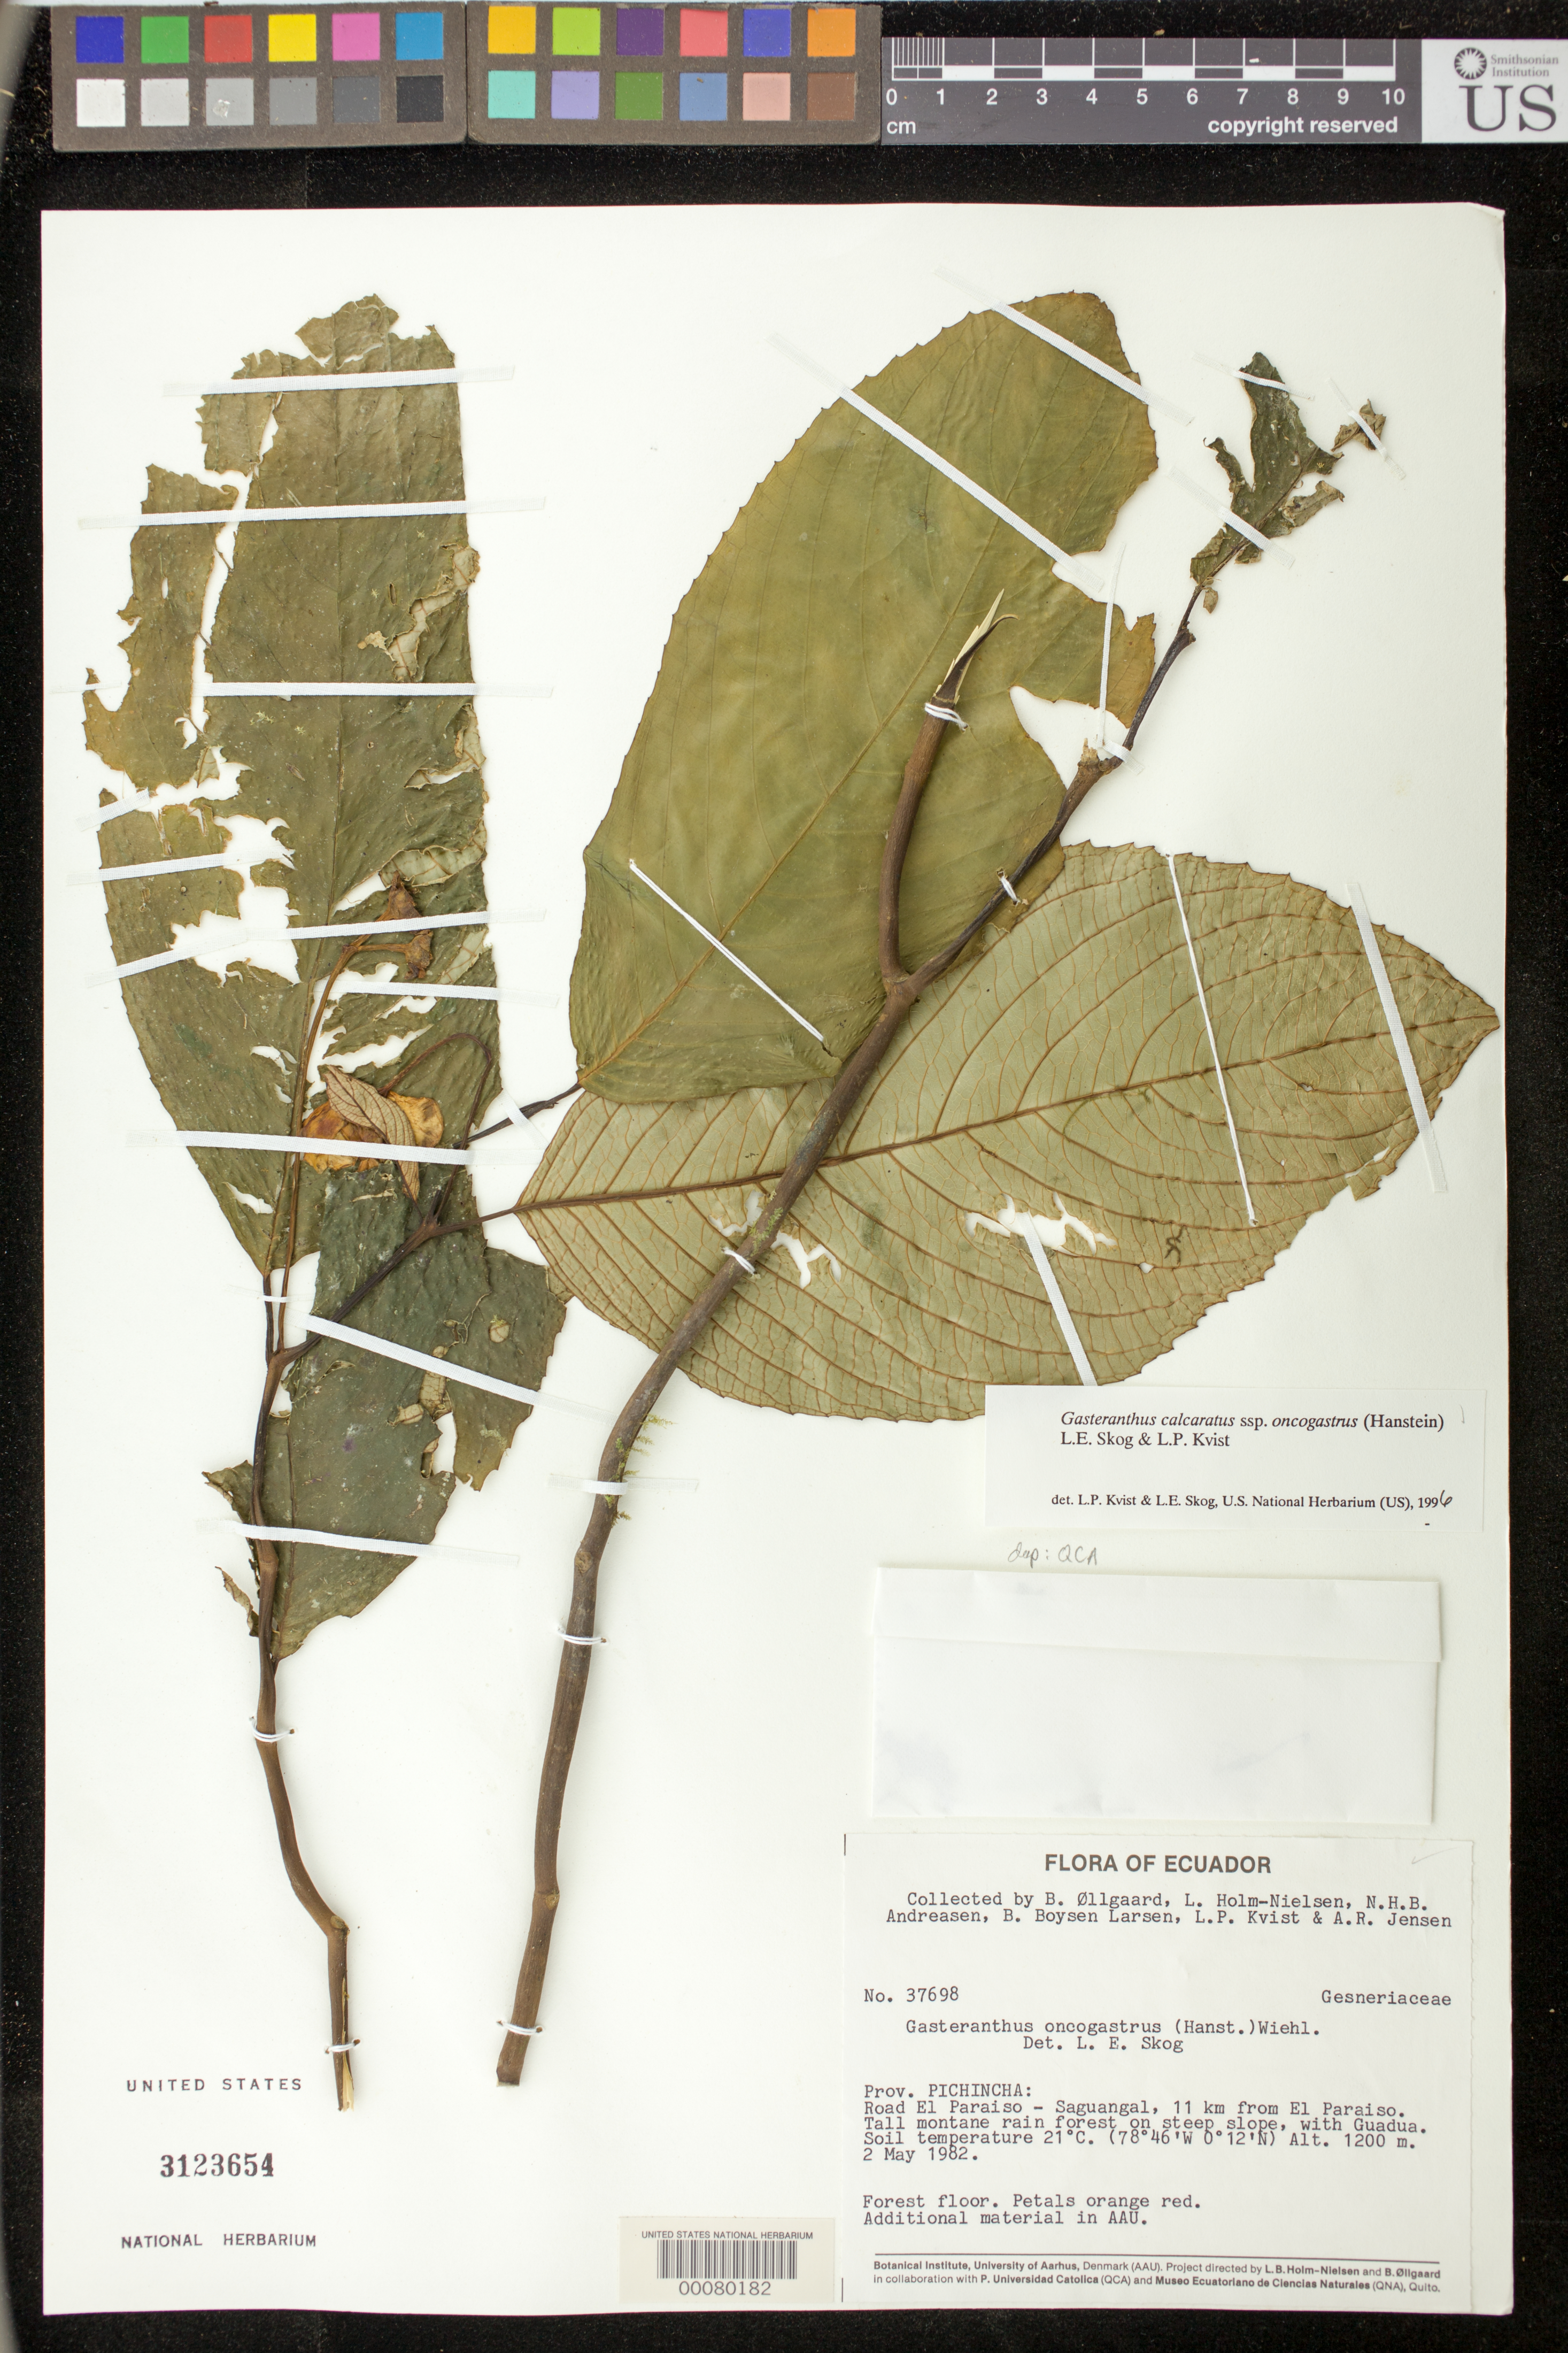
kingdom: Plantae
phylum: Tracheophyta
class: Magnoliopsida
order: Lamiales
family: Gesneriaceae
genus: Sinningia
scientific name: Sinningia incarnata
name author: (Aubl.) D.L. Denham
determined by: Skog, Laurence E.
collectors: B. Øllgaard, L. B. Holm-Nielsen, N. Andreasen, B. Boysen Larsen & L. P. Kvist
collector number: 37698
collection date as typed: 02 May 1982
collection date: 1982-05-02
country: Ecuador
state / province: Pichincha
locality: Road El Paraiso - Saguangal, 11 km from El Paraiso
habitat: Tall montane rain forest on steep slope, with Guadua; soil temperature 2°C; forest floor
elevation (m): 1200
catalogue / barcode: US 3123654